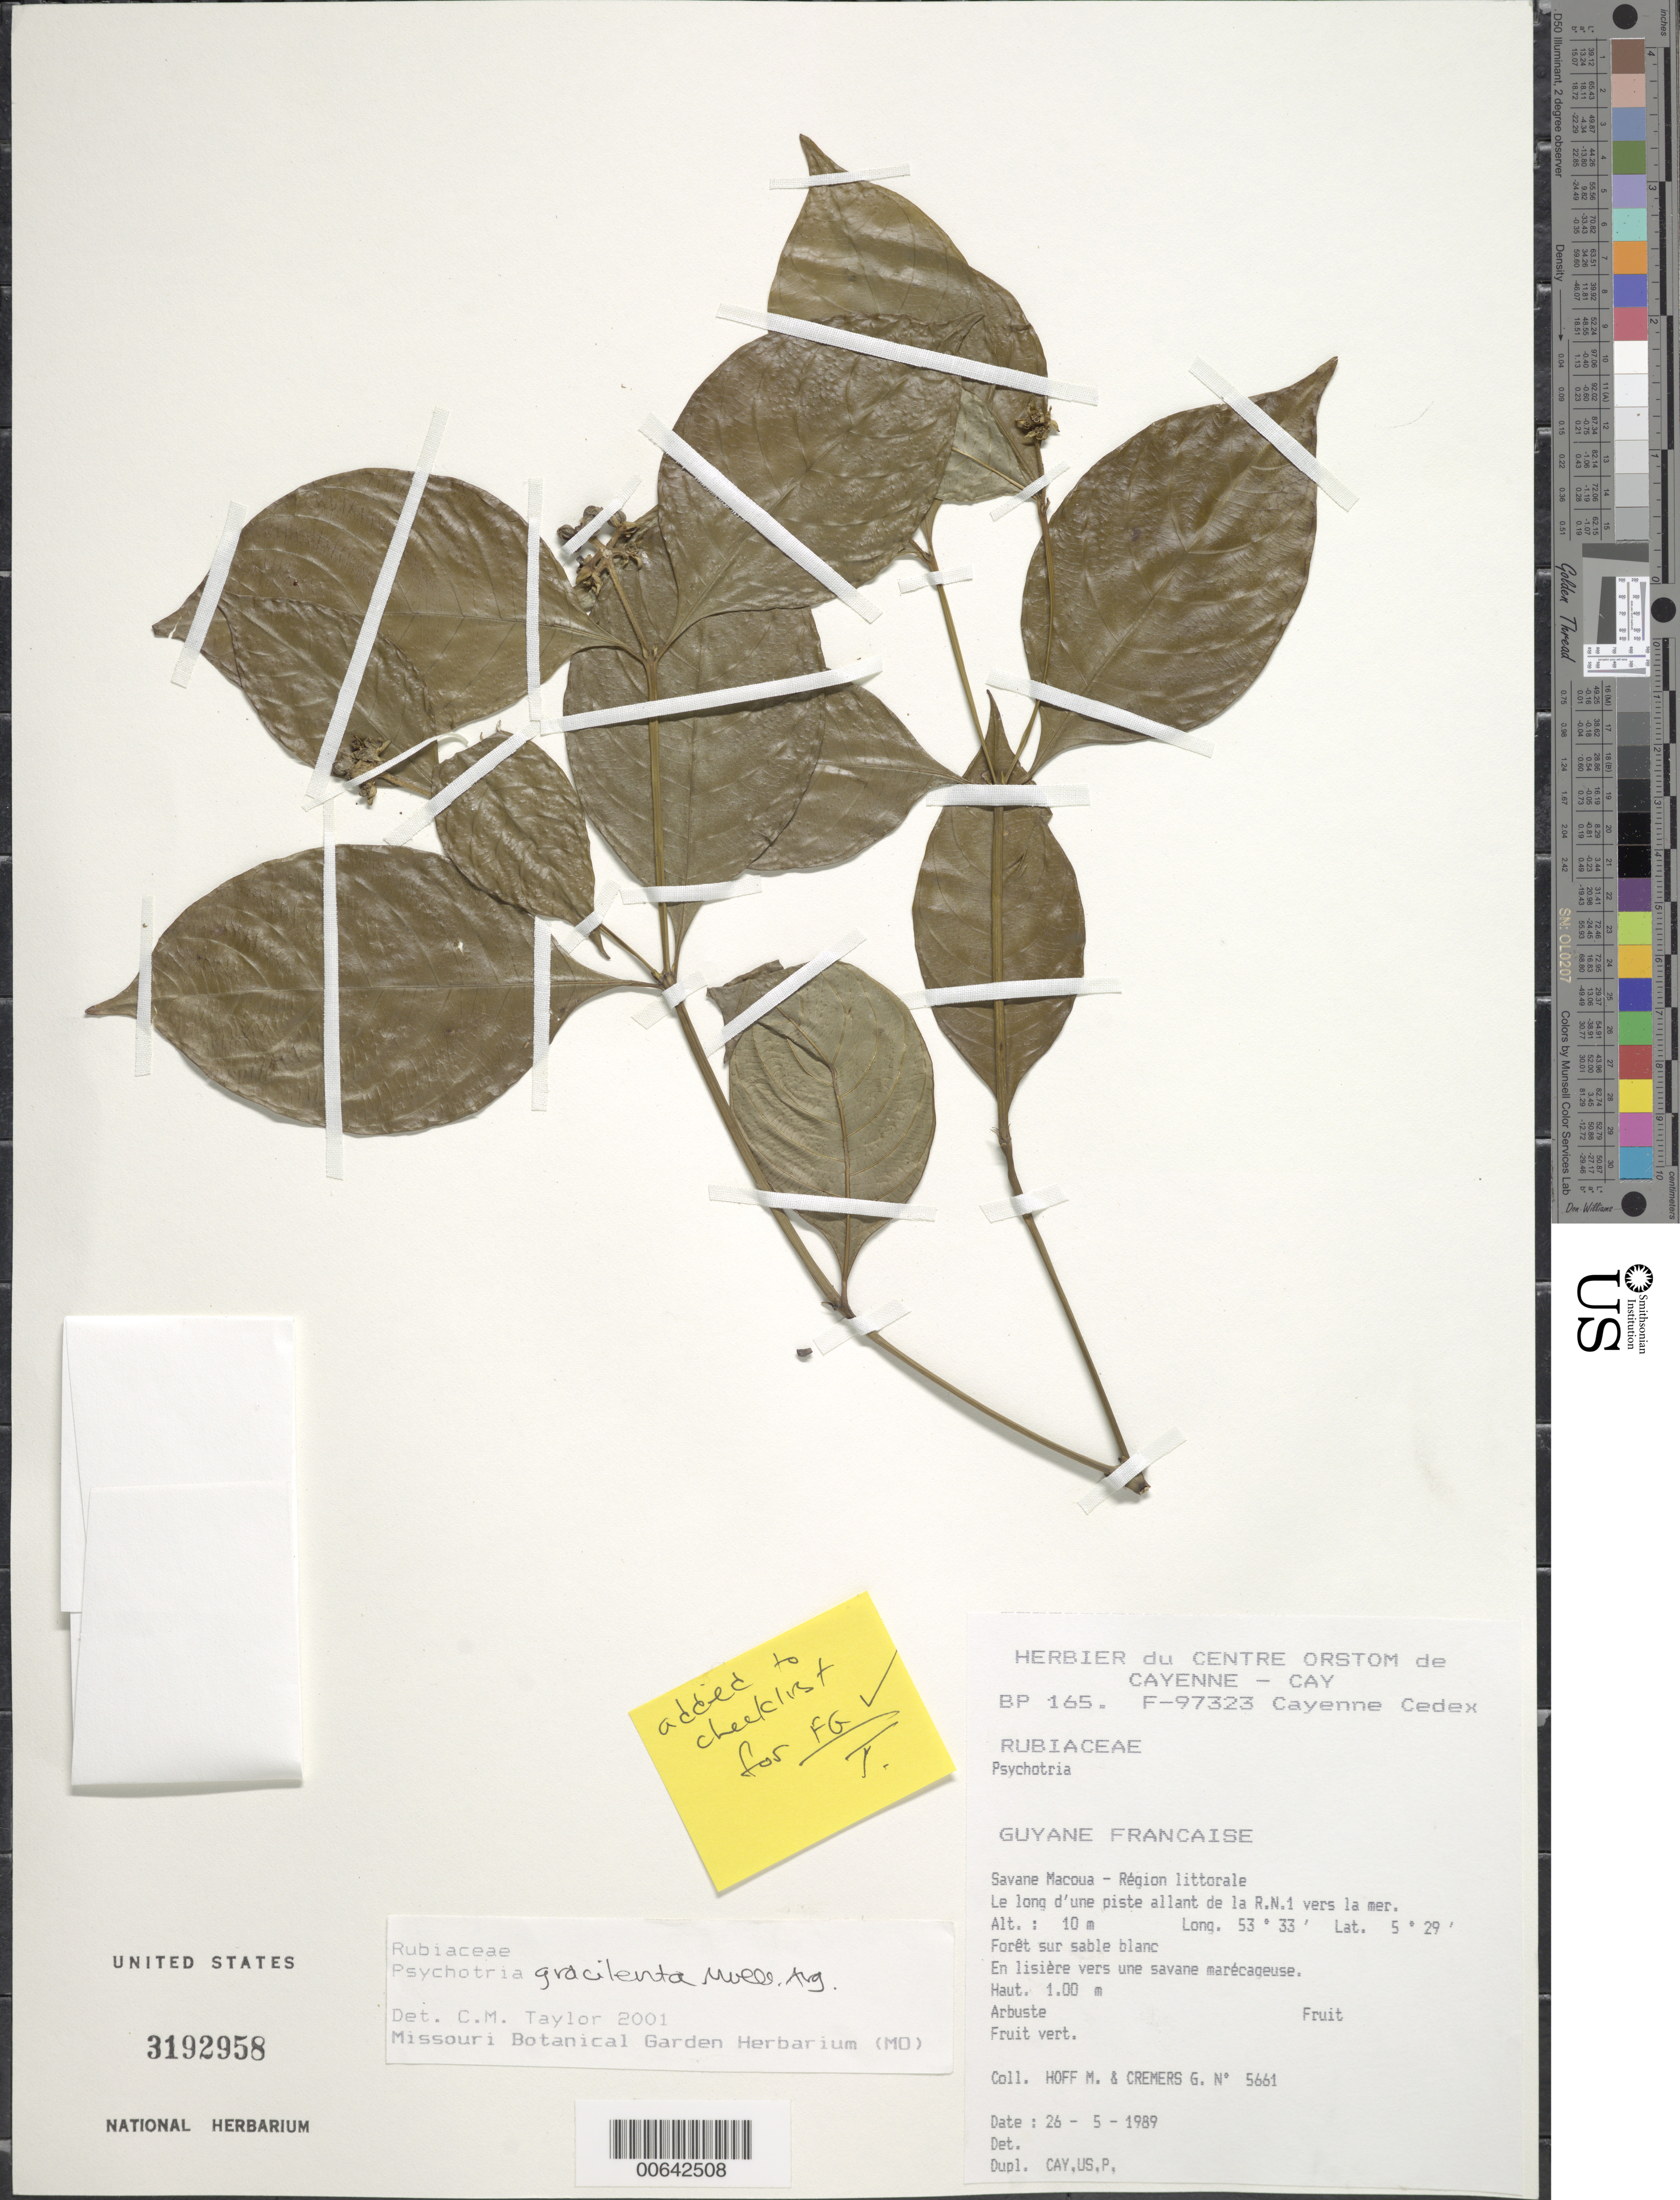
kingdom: Plantae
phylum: Tracheophyta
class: Magnoliopsida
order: Gentianales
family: Rubiaceae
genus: Palicourea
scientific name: Palicourea gracilenta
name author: (Müll. Arg.) Delprete & J.H. Kirkbr.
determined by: Kirkbride, J. H., Jr.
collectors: M. Hoff & G. Cremers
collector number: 5661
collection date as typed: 26-May-89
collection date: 1989-05-26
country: French Guiana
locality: Savane Macoua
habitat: Forest on white sand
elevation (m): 10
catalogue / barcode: US 3192958